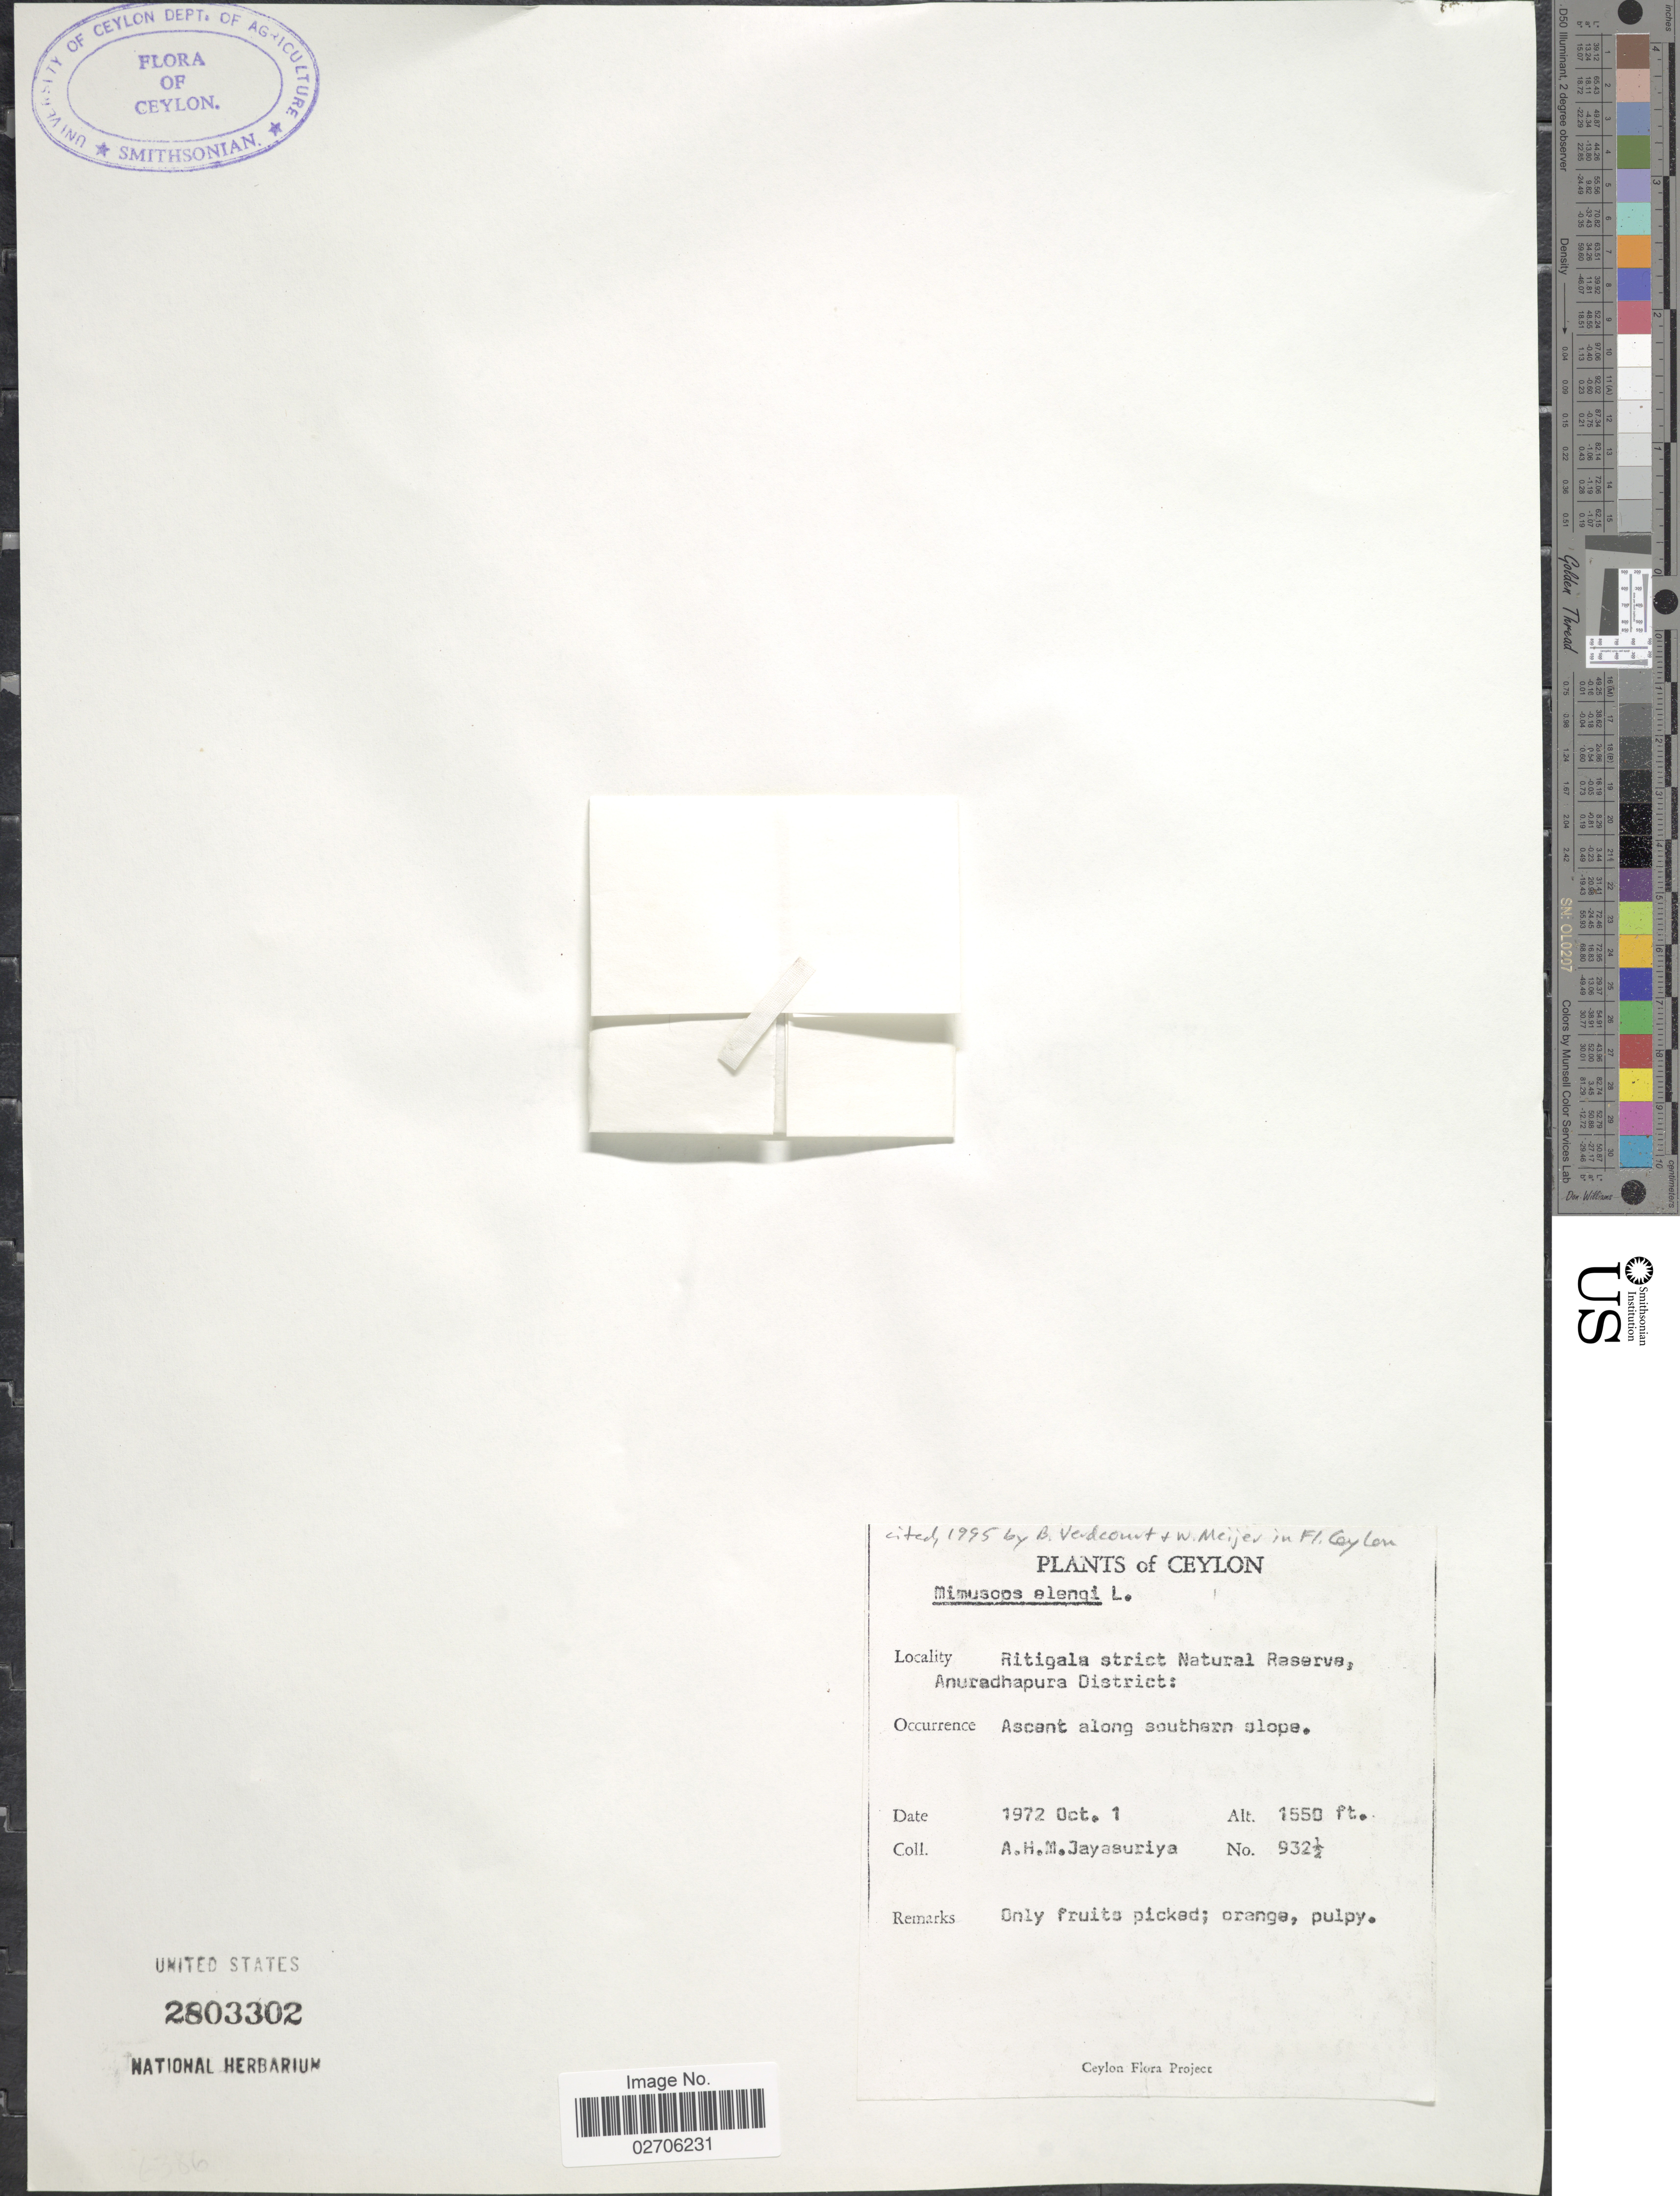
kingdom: Plantae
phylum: Tracheophyta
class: Magnoliopsida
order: Ericales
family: Sapotaceae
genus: Mimusops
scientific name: Mimusops djave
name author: Engl.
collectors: A. H. Jayasuriya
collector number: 932½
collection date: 1972-10-01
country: Sri Lanka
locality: Ceylon. Ritigala strict Natural Reserve, Anuradhapura District.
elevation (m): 472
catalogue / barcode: US 2803302